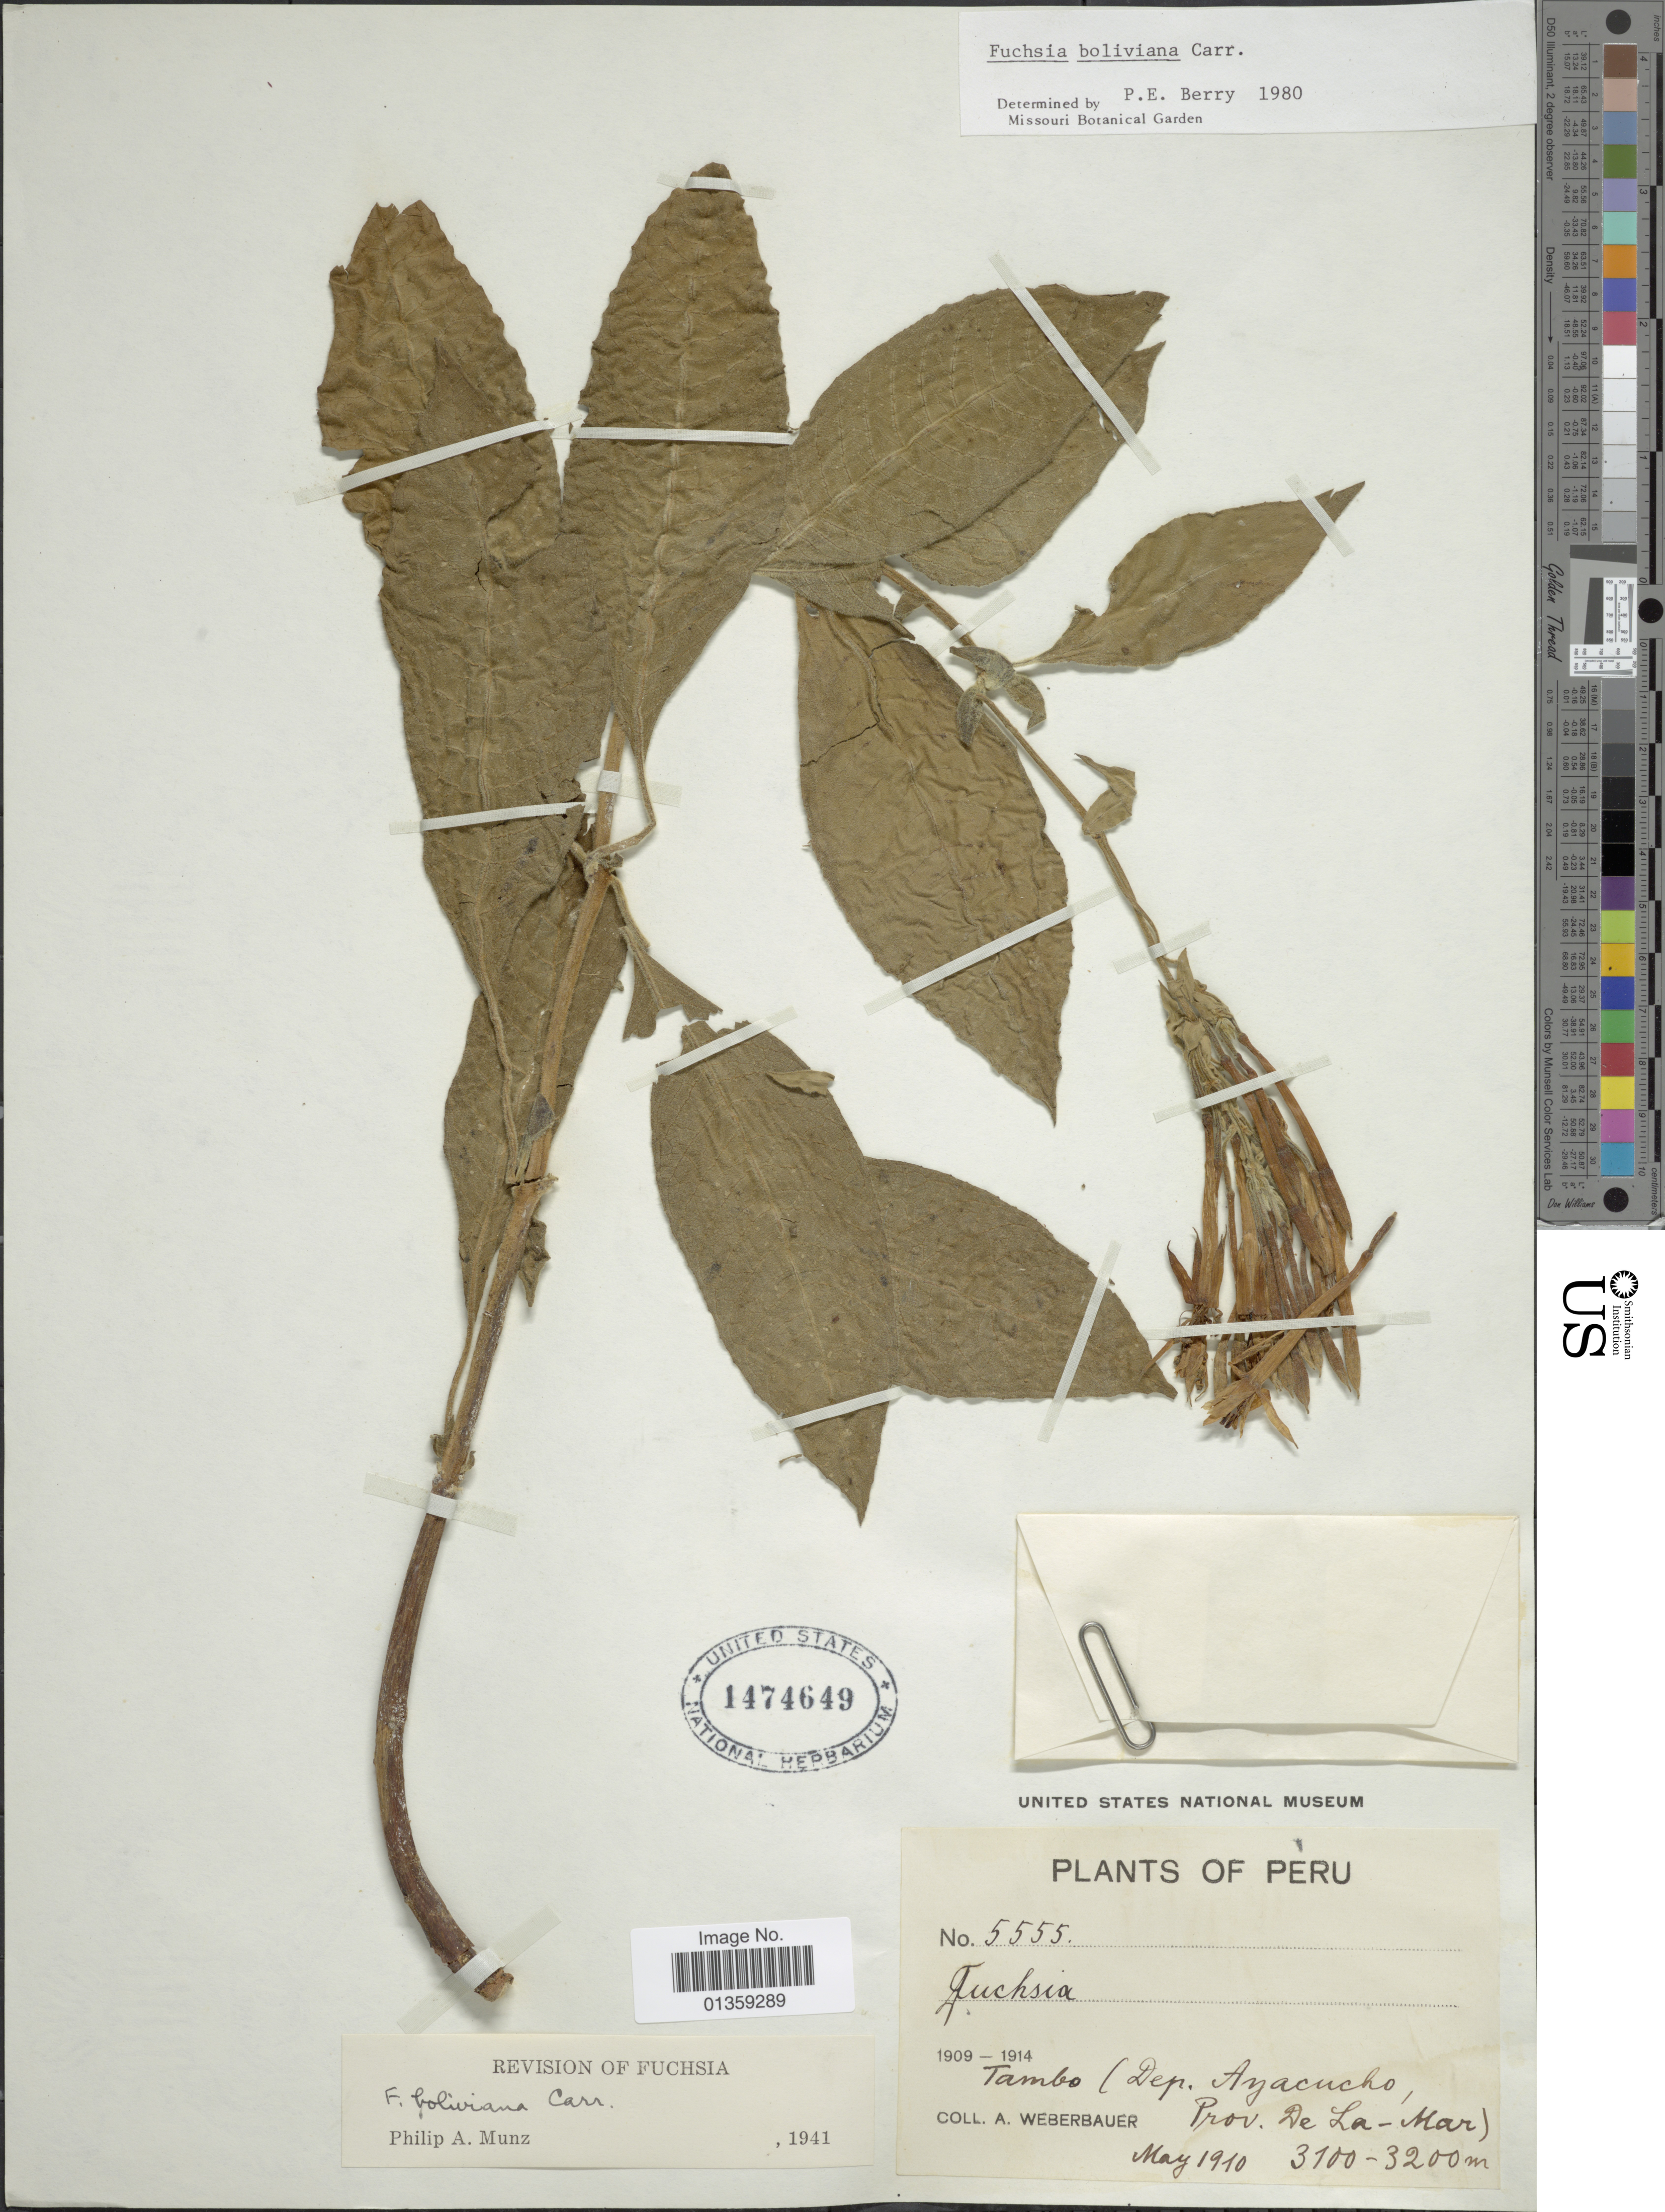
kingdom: Plantae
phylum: Tracheophyta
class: Magnoliopsida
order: Myrtales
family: Onagraceae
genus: Fuchsia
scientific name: Fuchsia boliviana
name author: Carrière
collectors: A. Weberbauer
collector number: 5555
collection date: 1910-05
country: Peru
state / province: Ayacucho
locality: Tambo, Prov. De La-Mar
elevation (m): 3100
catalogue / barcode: US 1474649